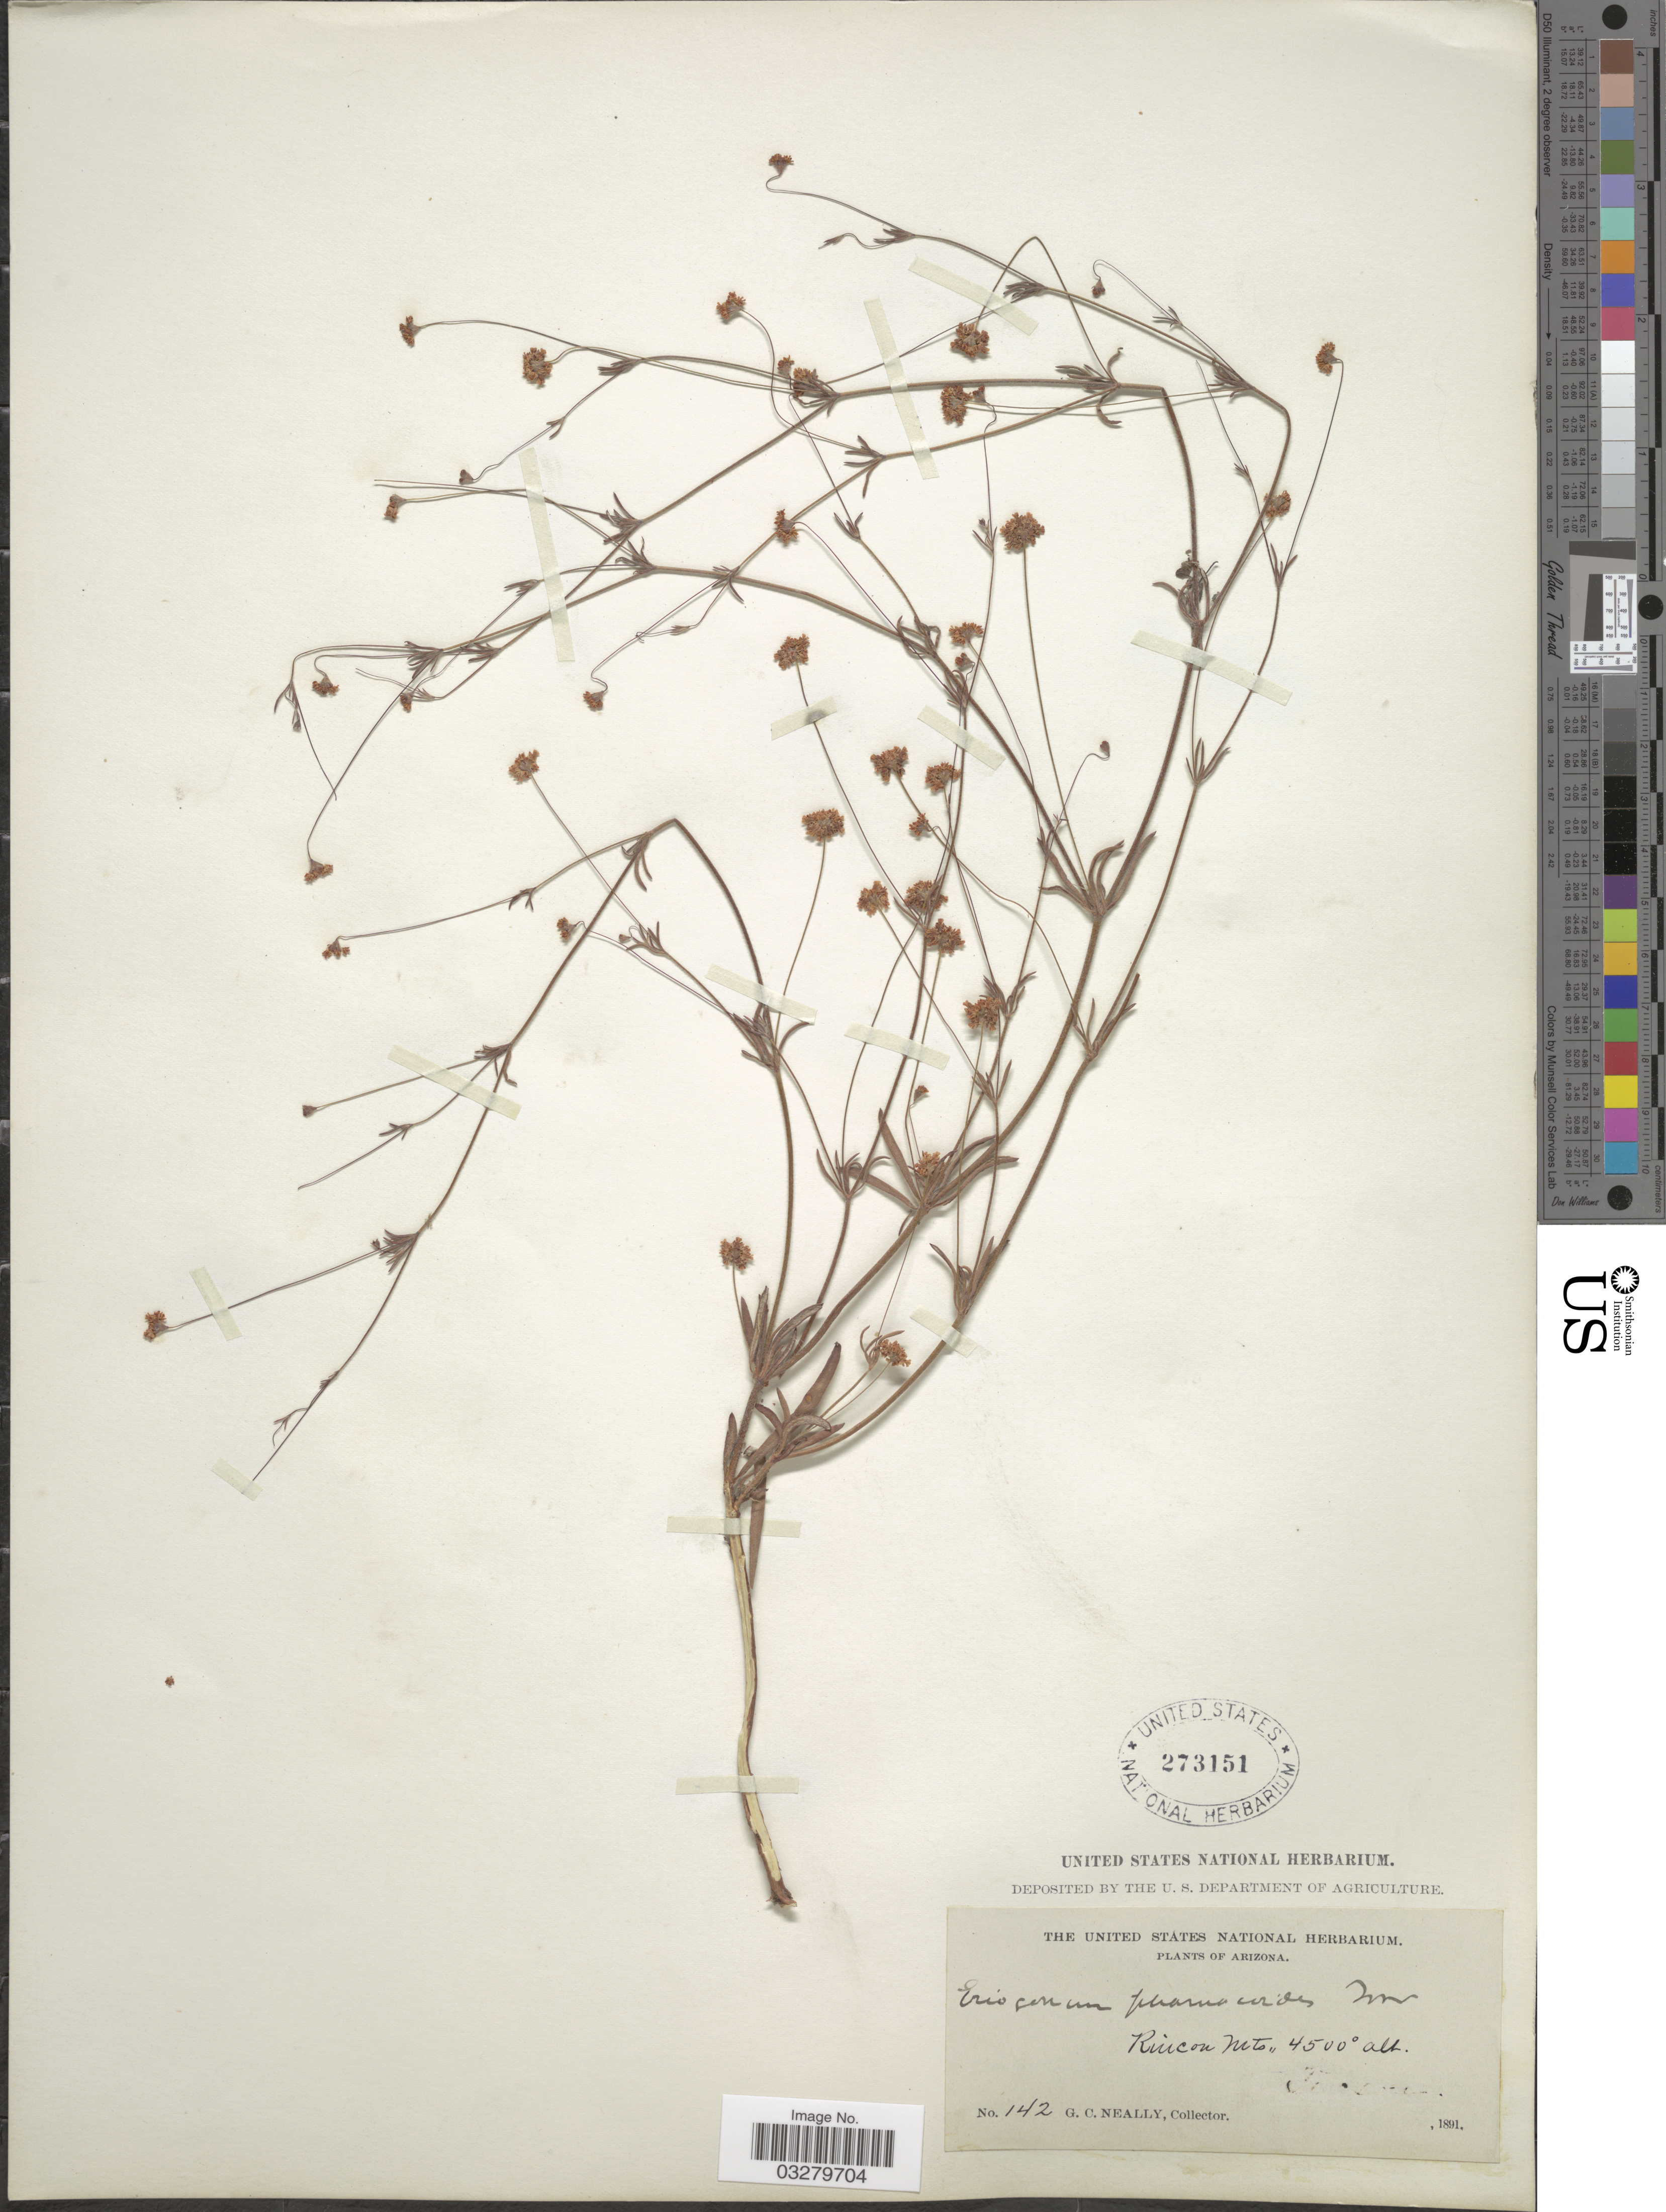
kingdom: Plantae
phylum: Tracheophyta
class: Magnoliopsida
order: Caryophyllales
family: Polygonaceae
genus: Eriogonum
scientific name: Eriogonum pharnaceoides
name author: Torr.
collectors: G. Neally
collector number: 142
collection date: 1891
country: United States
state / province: Arizona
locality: Rincon Mts.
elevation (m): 1372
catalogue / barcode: US 273151